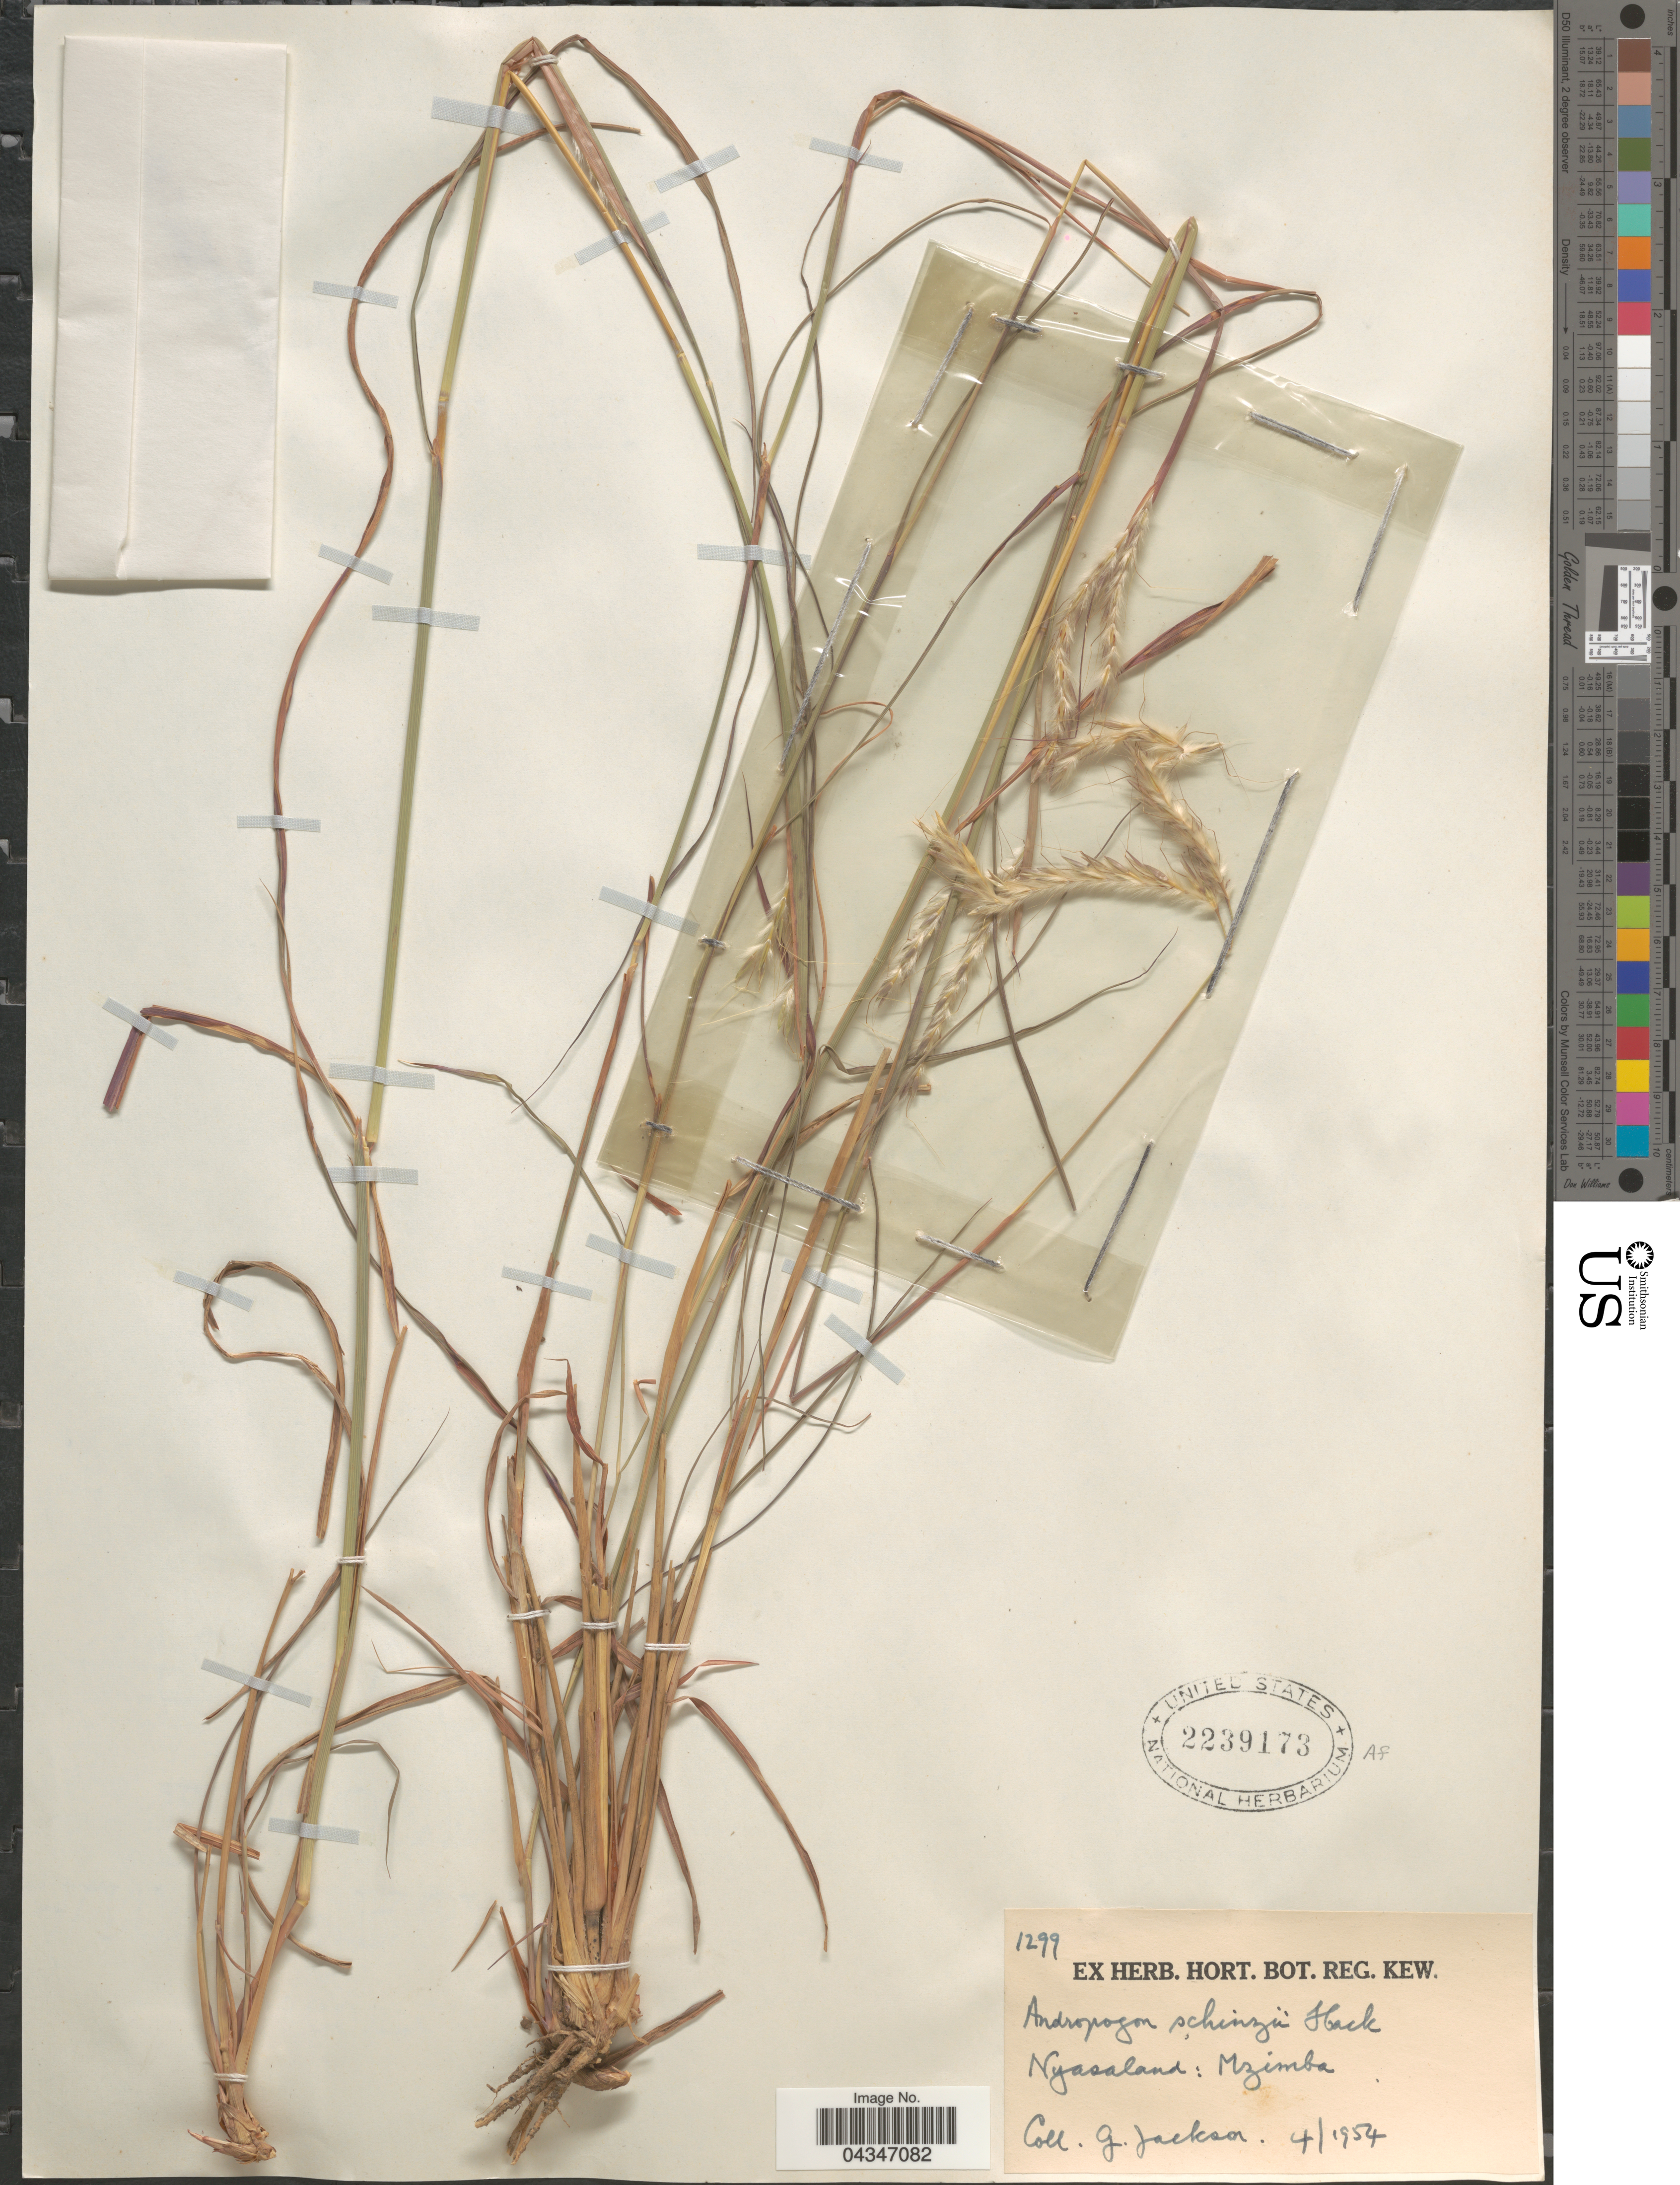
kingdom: Plantae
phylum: Tracheophyta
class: Liliopsida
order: Poales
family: Poaceae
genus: Andropogon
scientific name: Andropogon chinensis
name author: (Nees) Merr.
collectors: G. Jackson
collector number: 1299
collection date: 1954-04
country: Malawi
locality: Nyasaland: Mzimba.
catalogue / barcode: US 2239173